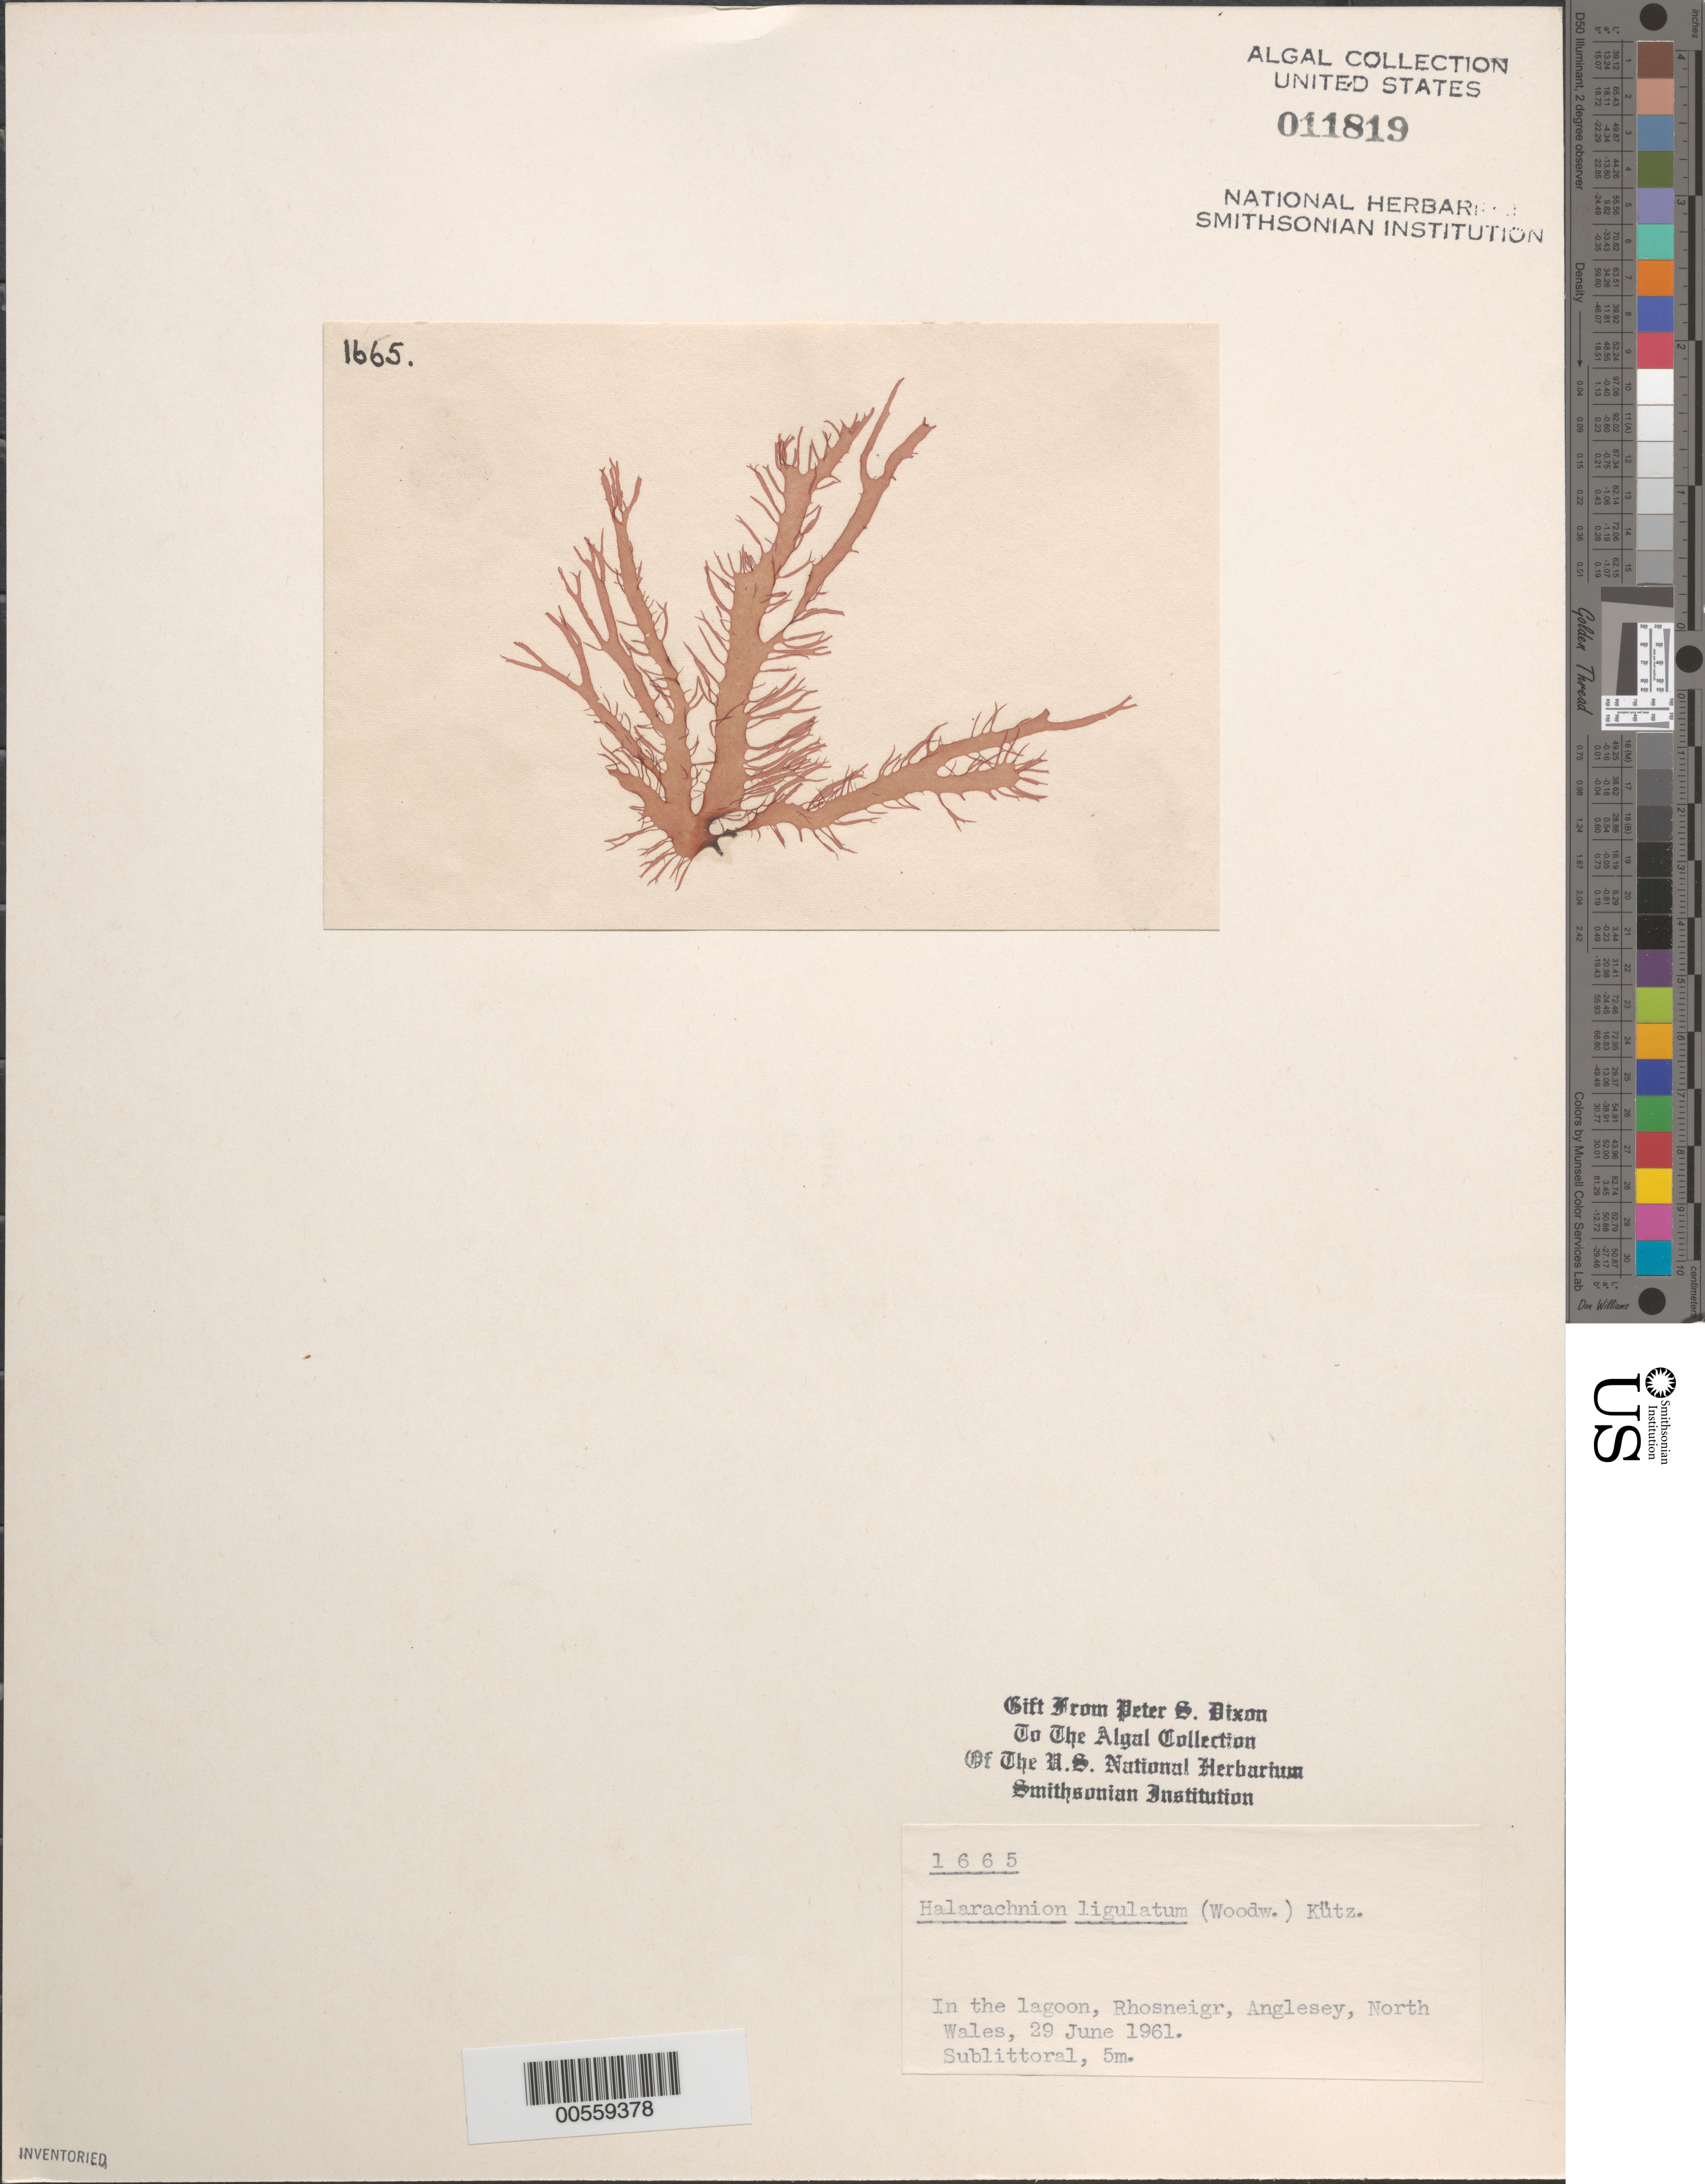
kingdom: Plantae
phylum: Rhodophyta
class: Florideophyceae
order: Gigartinales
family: Furcellariaceae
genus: Halarachnion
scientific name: Halarachnion ligulatum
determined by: Dixon, P. S.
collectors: P. S. Dixon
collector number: PSD 1665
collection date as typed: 29 Jun 1961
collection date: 1961-06-29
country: United Kingdom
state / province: Wales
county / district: Gwynedd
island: Anglesey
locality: Rhosneigr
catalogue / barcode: US 11819